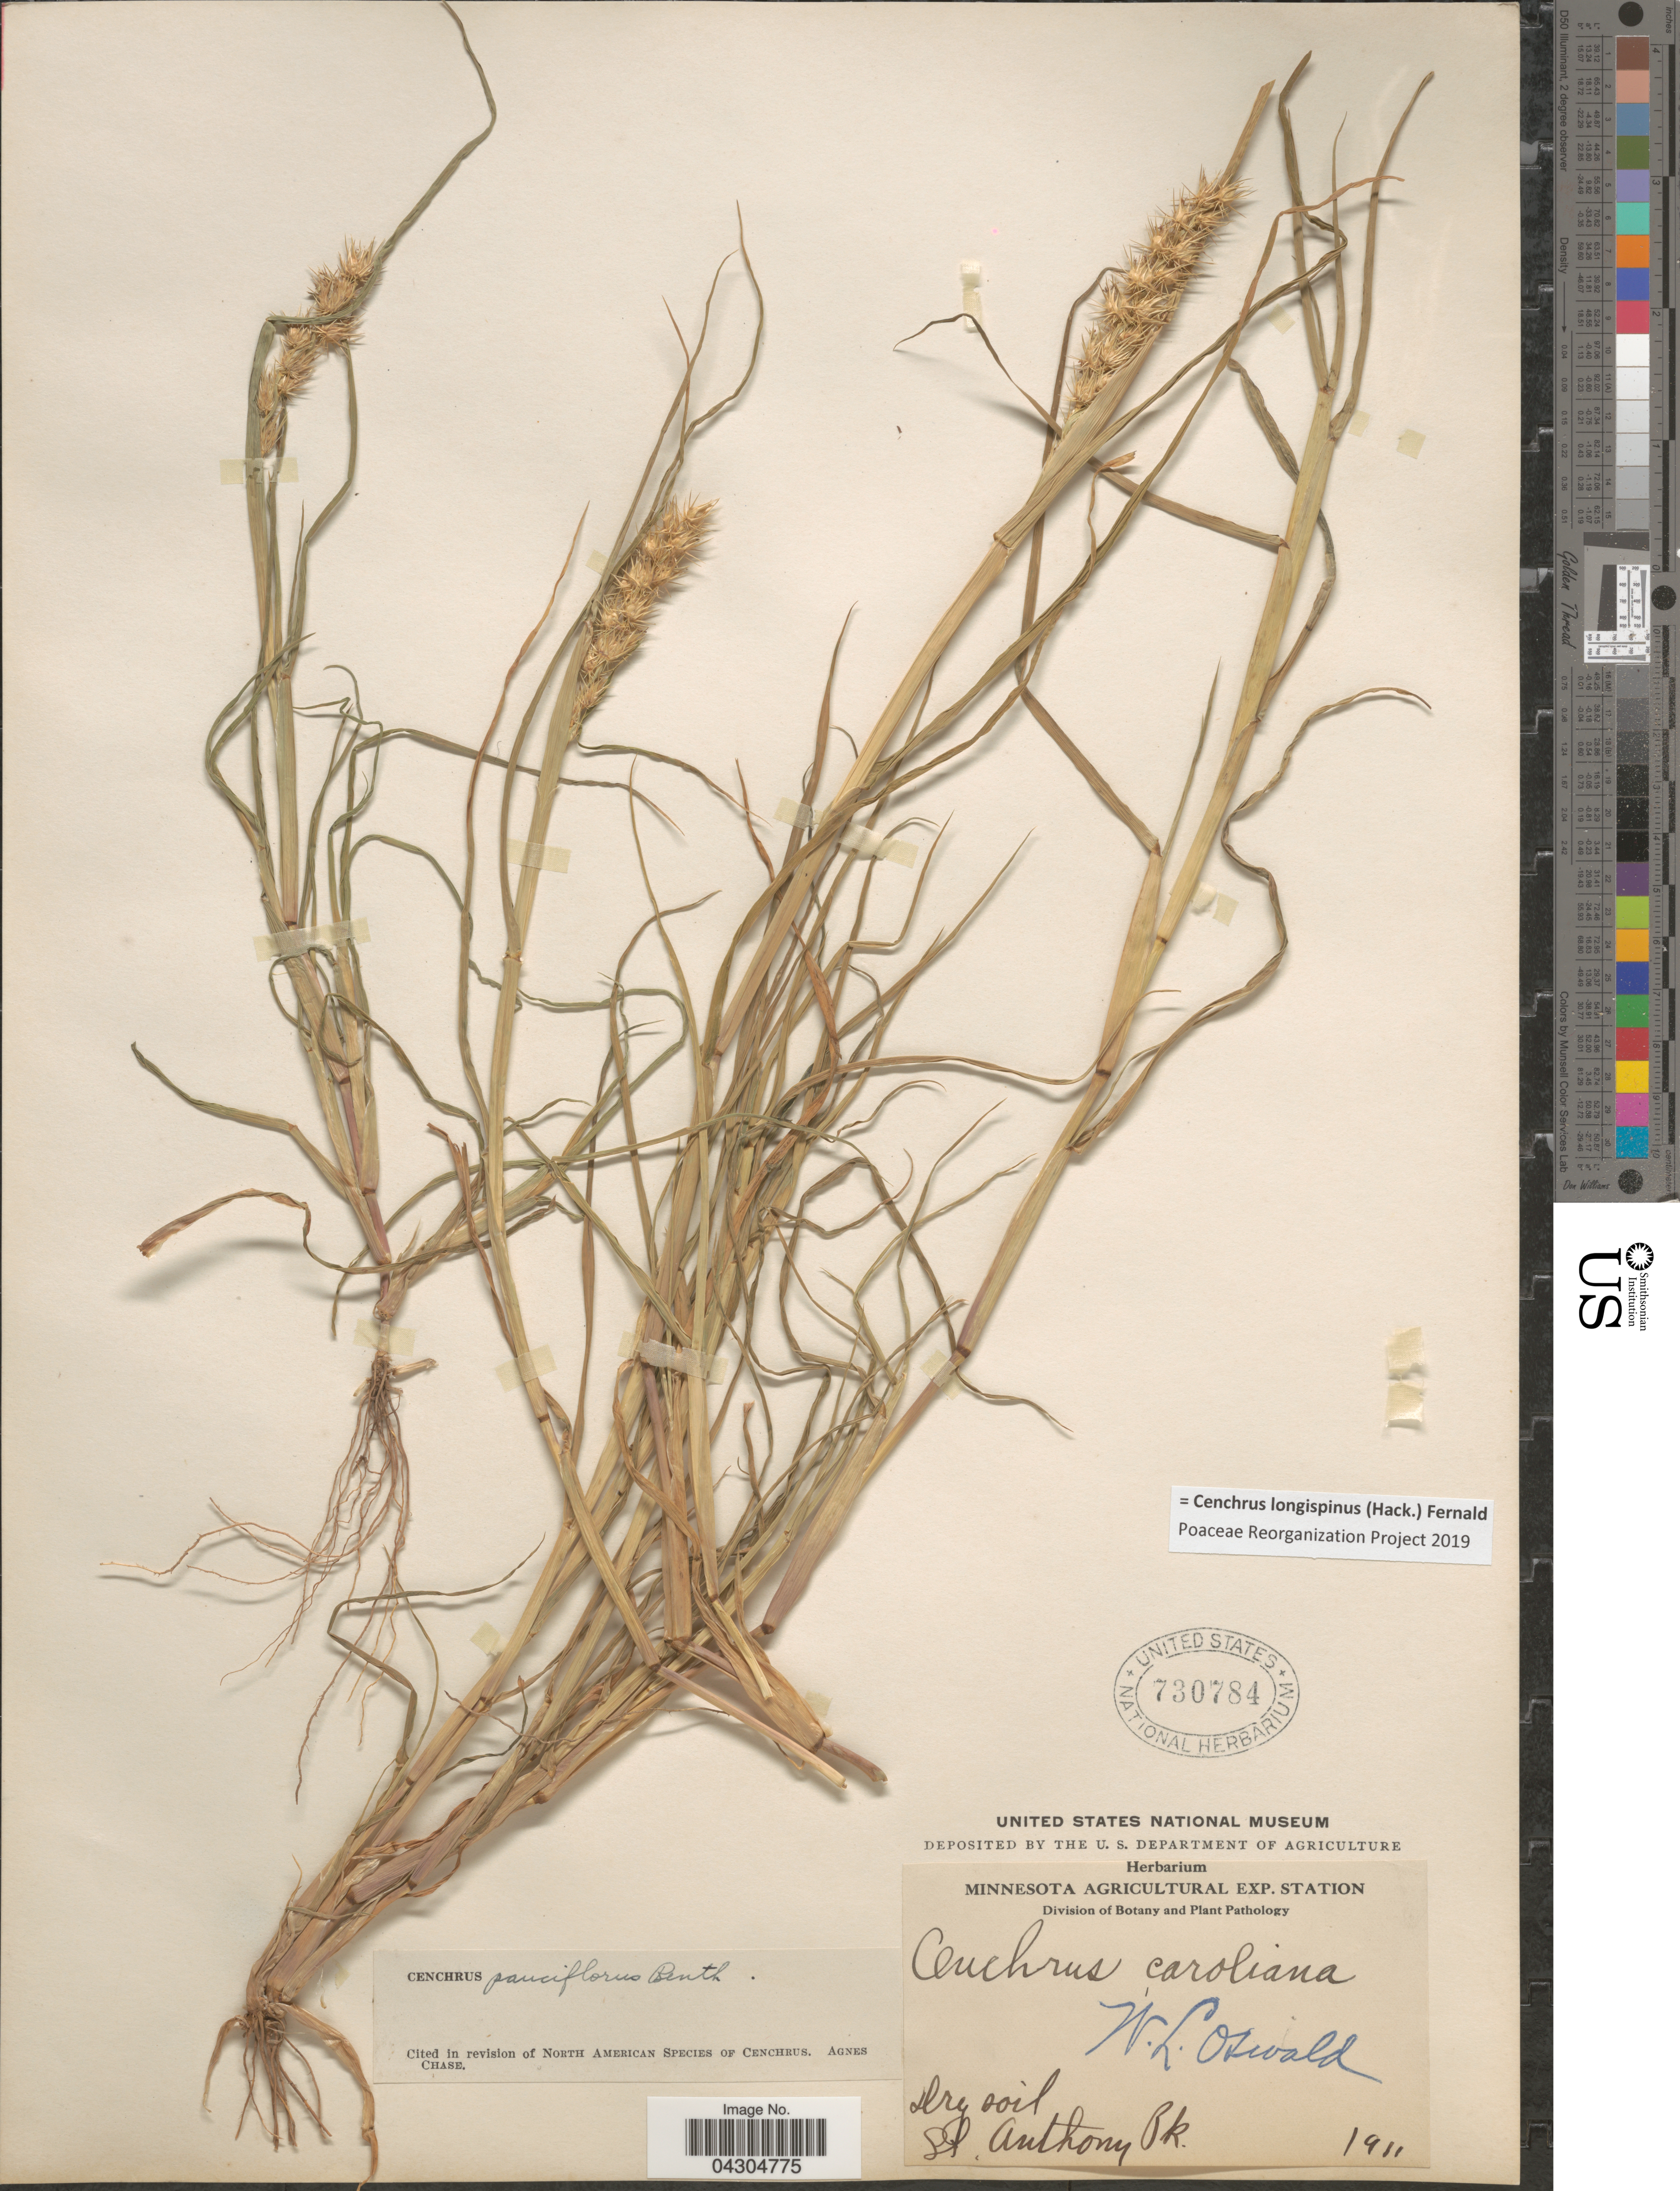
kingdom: Plantae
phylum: Tracheophyta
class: Liliopsida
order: Poales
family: Poaceae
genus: Cenchrus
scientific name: Cenchrus longispinus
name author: (Hack.) Fernald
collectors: W. Oswald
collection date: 1911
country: United States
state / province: Minnesota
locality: Minnesota Agricultural Exp. Station. St. Anthony Pk.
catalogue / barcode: US 730784